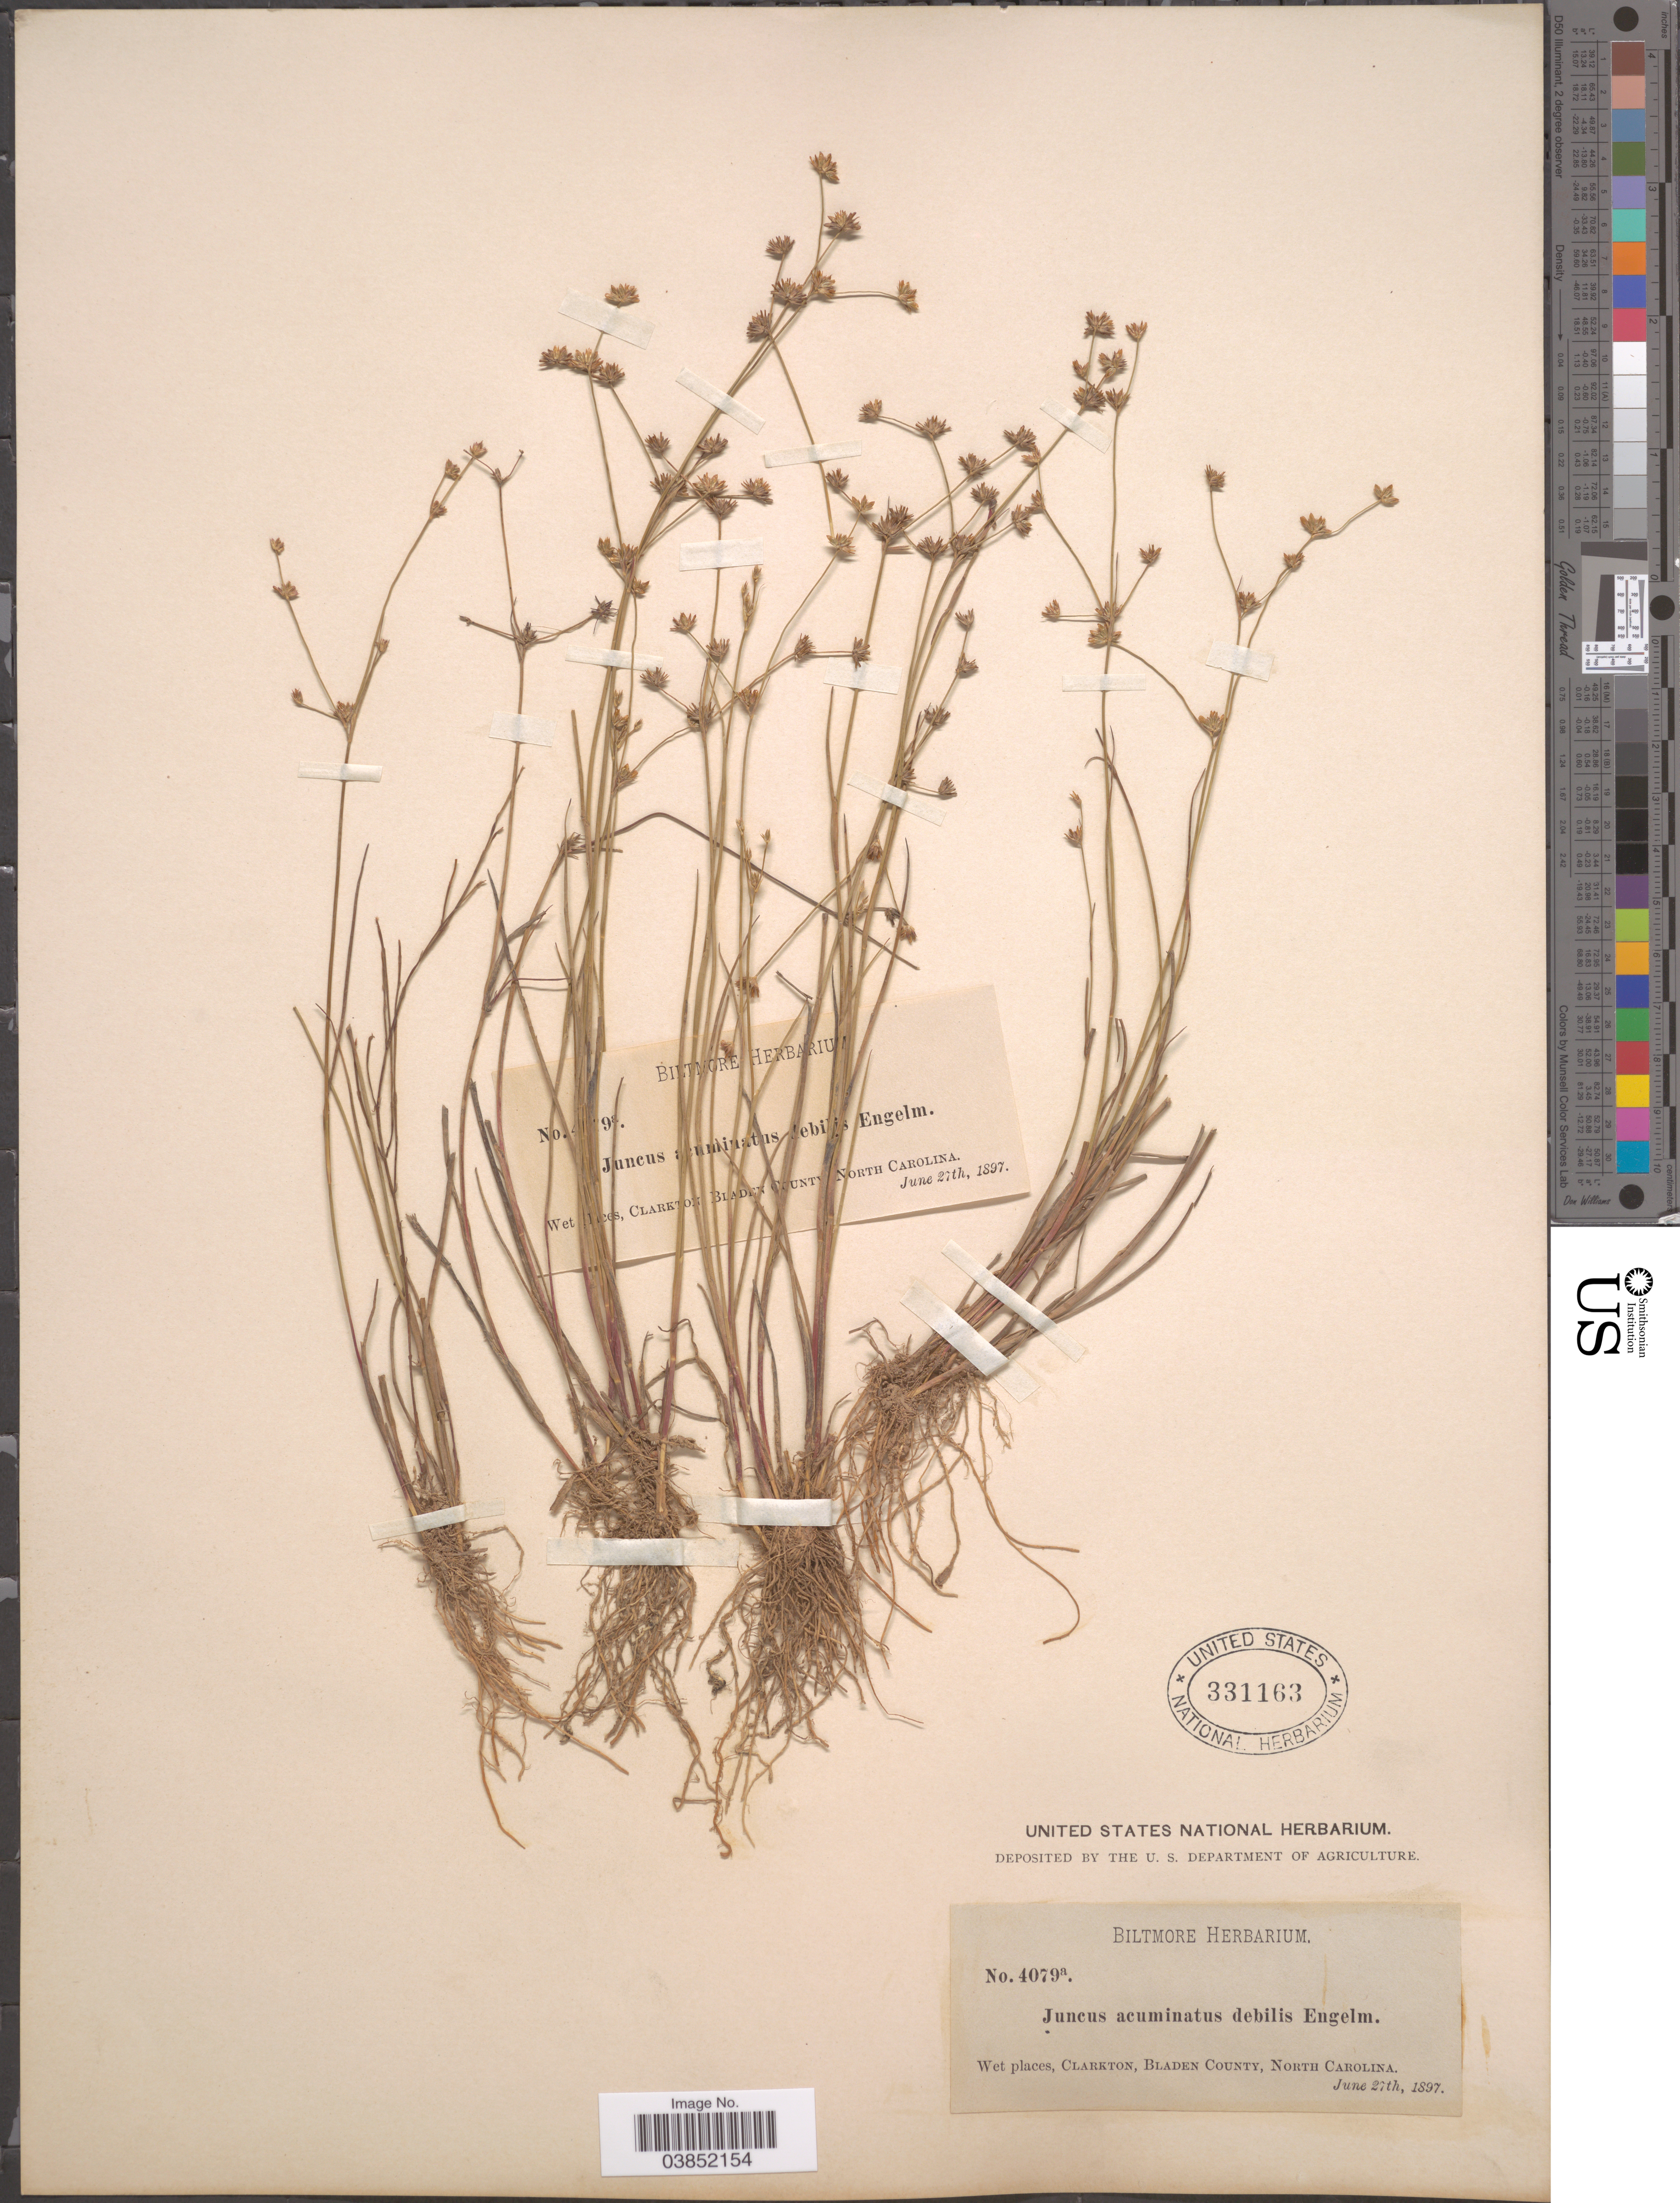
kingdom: Plantae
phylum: Tracheophyta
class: Liliopsida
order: Poales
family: Juncaceae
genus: Juncus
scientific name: Juncus debilis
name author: A. Gray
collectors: ex herb. Biltmore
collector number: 4079a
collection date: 1897-06-27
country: United States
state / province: North Carolina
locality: Clarkton, Bladen County.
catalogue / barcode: US 331163